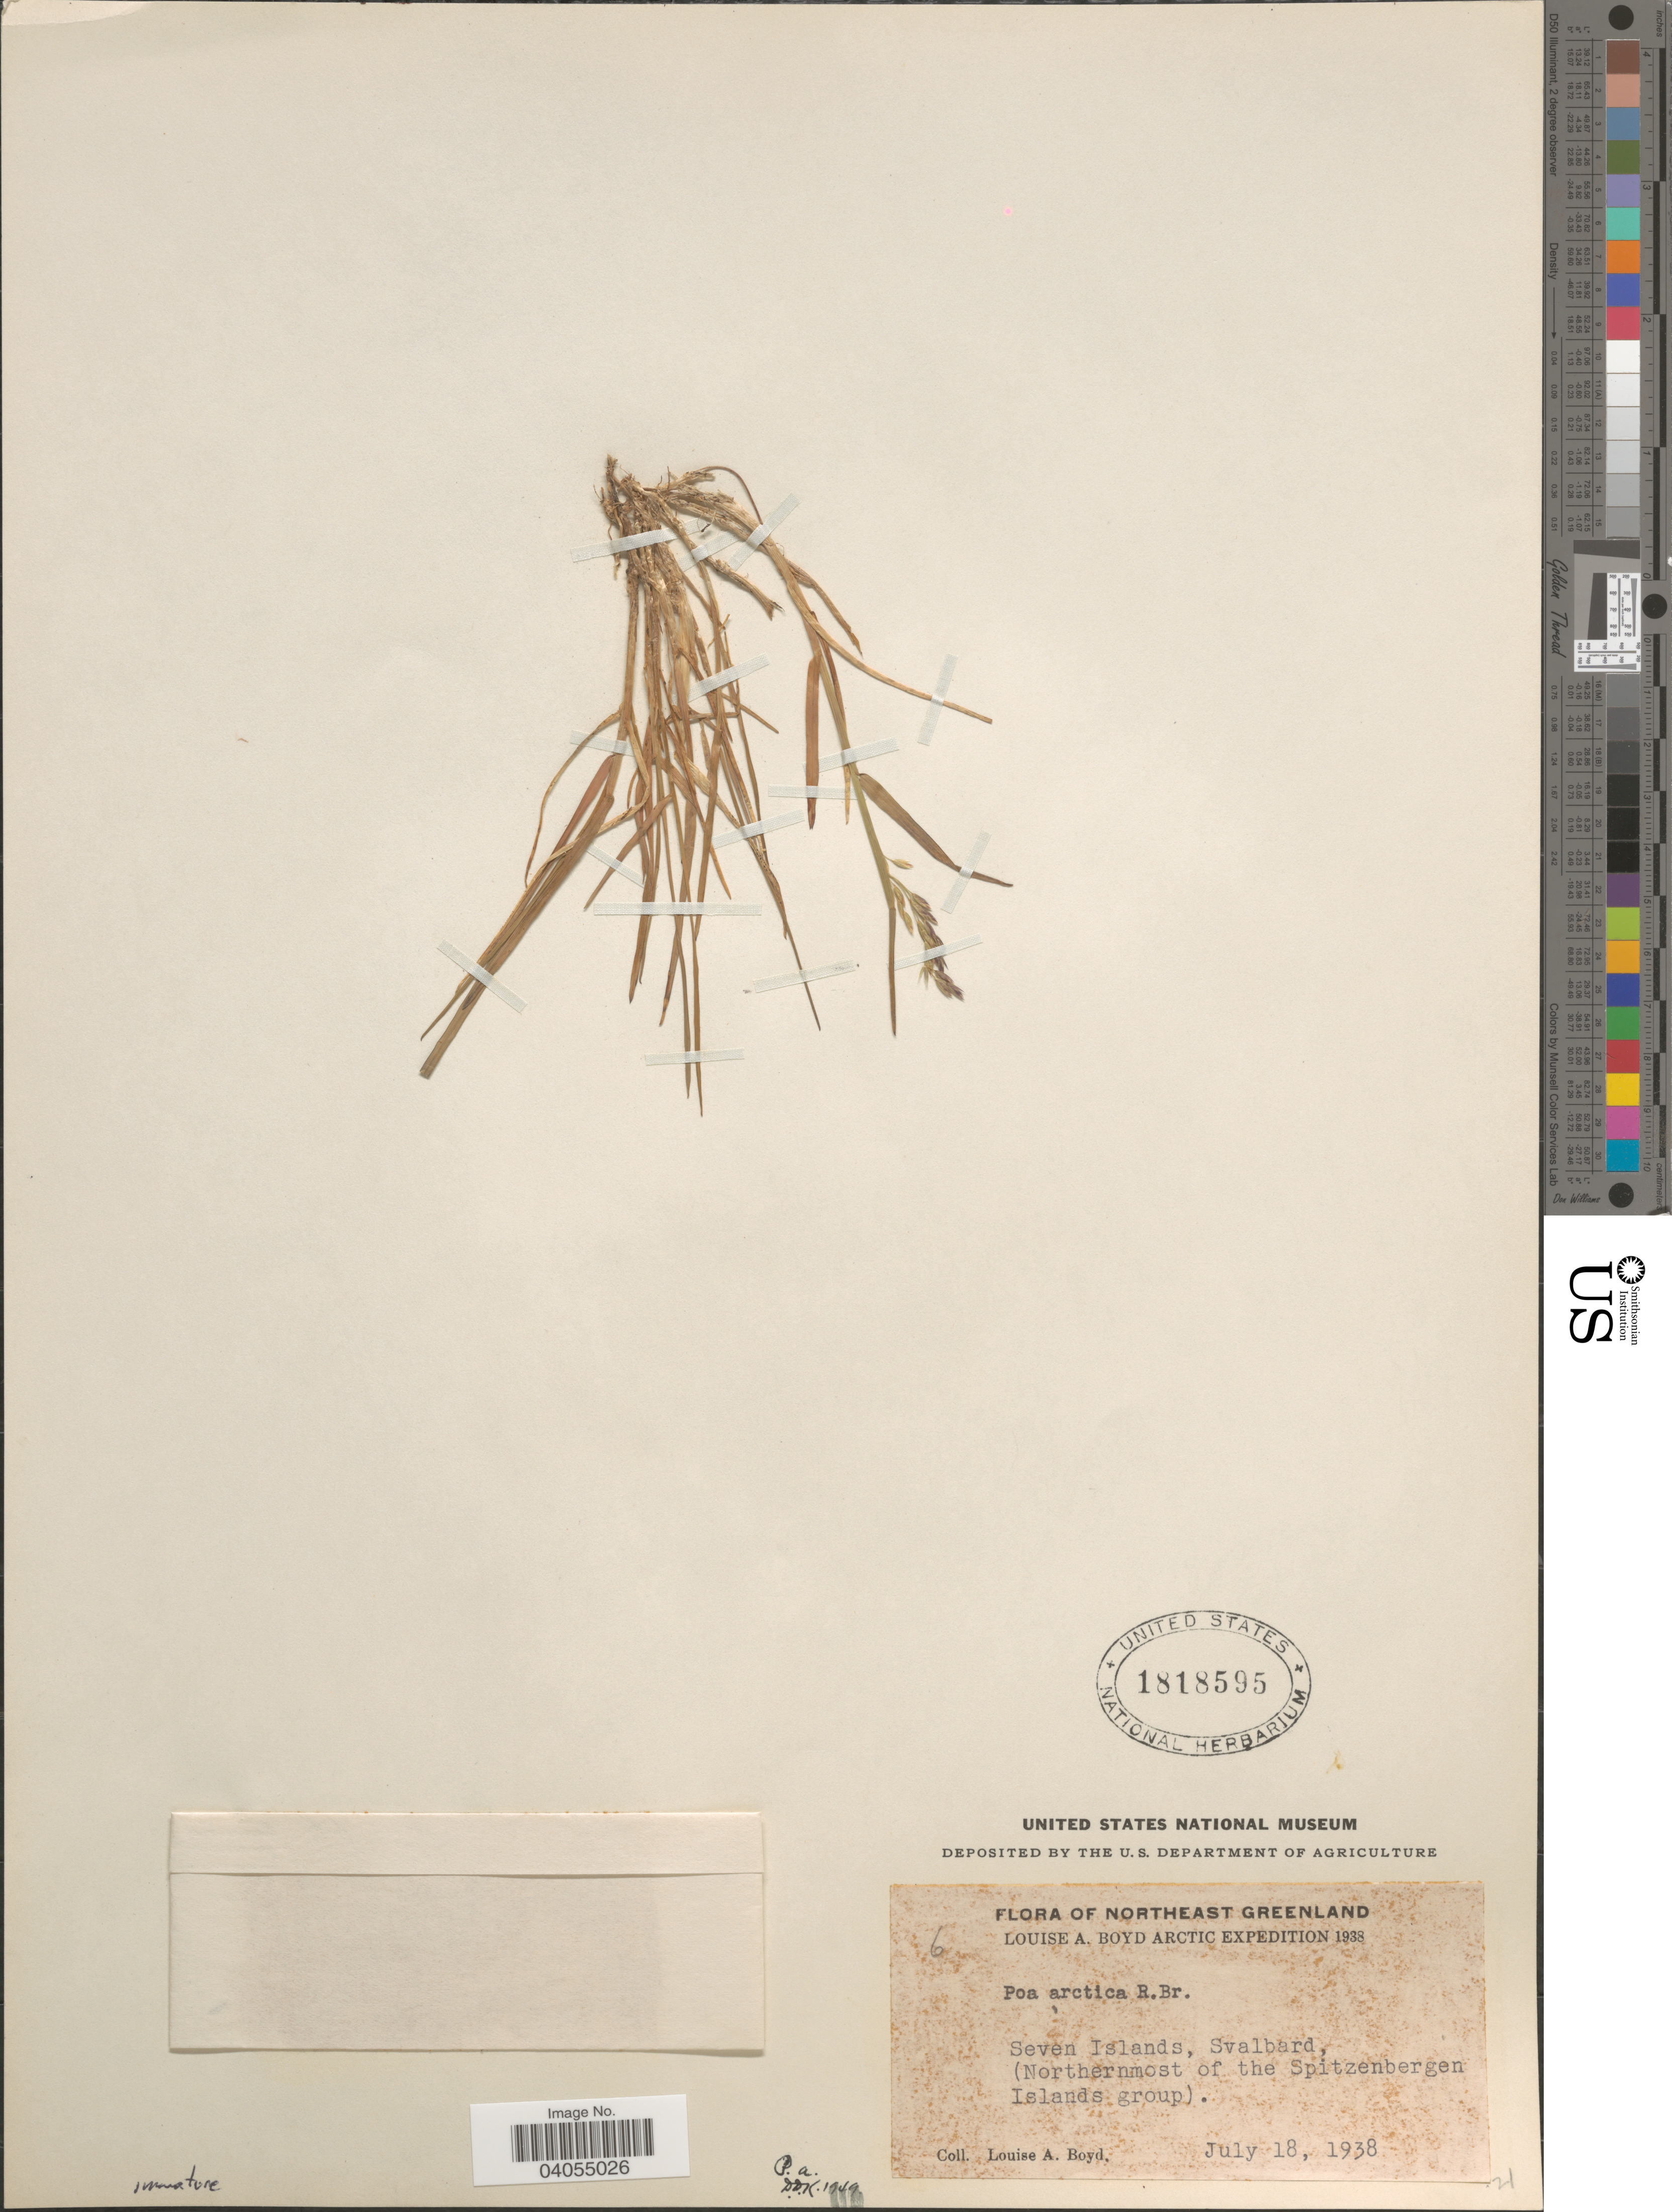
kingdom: Plantae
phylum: Tracheophyta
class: Liliopsida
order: Poales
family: Poaceae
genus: Poa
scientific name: Poa arctica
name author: R. Br.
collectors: L. Boyd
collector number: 6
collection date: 1938-07-18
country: Greenland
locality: Northeast Greenland. Seven Islands, Svalbard, (Nordernmost of the Spitzenbergen Islands group).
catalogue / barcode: US 1818595